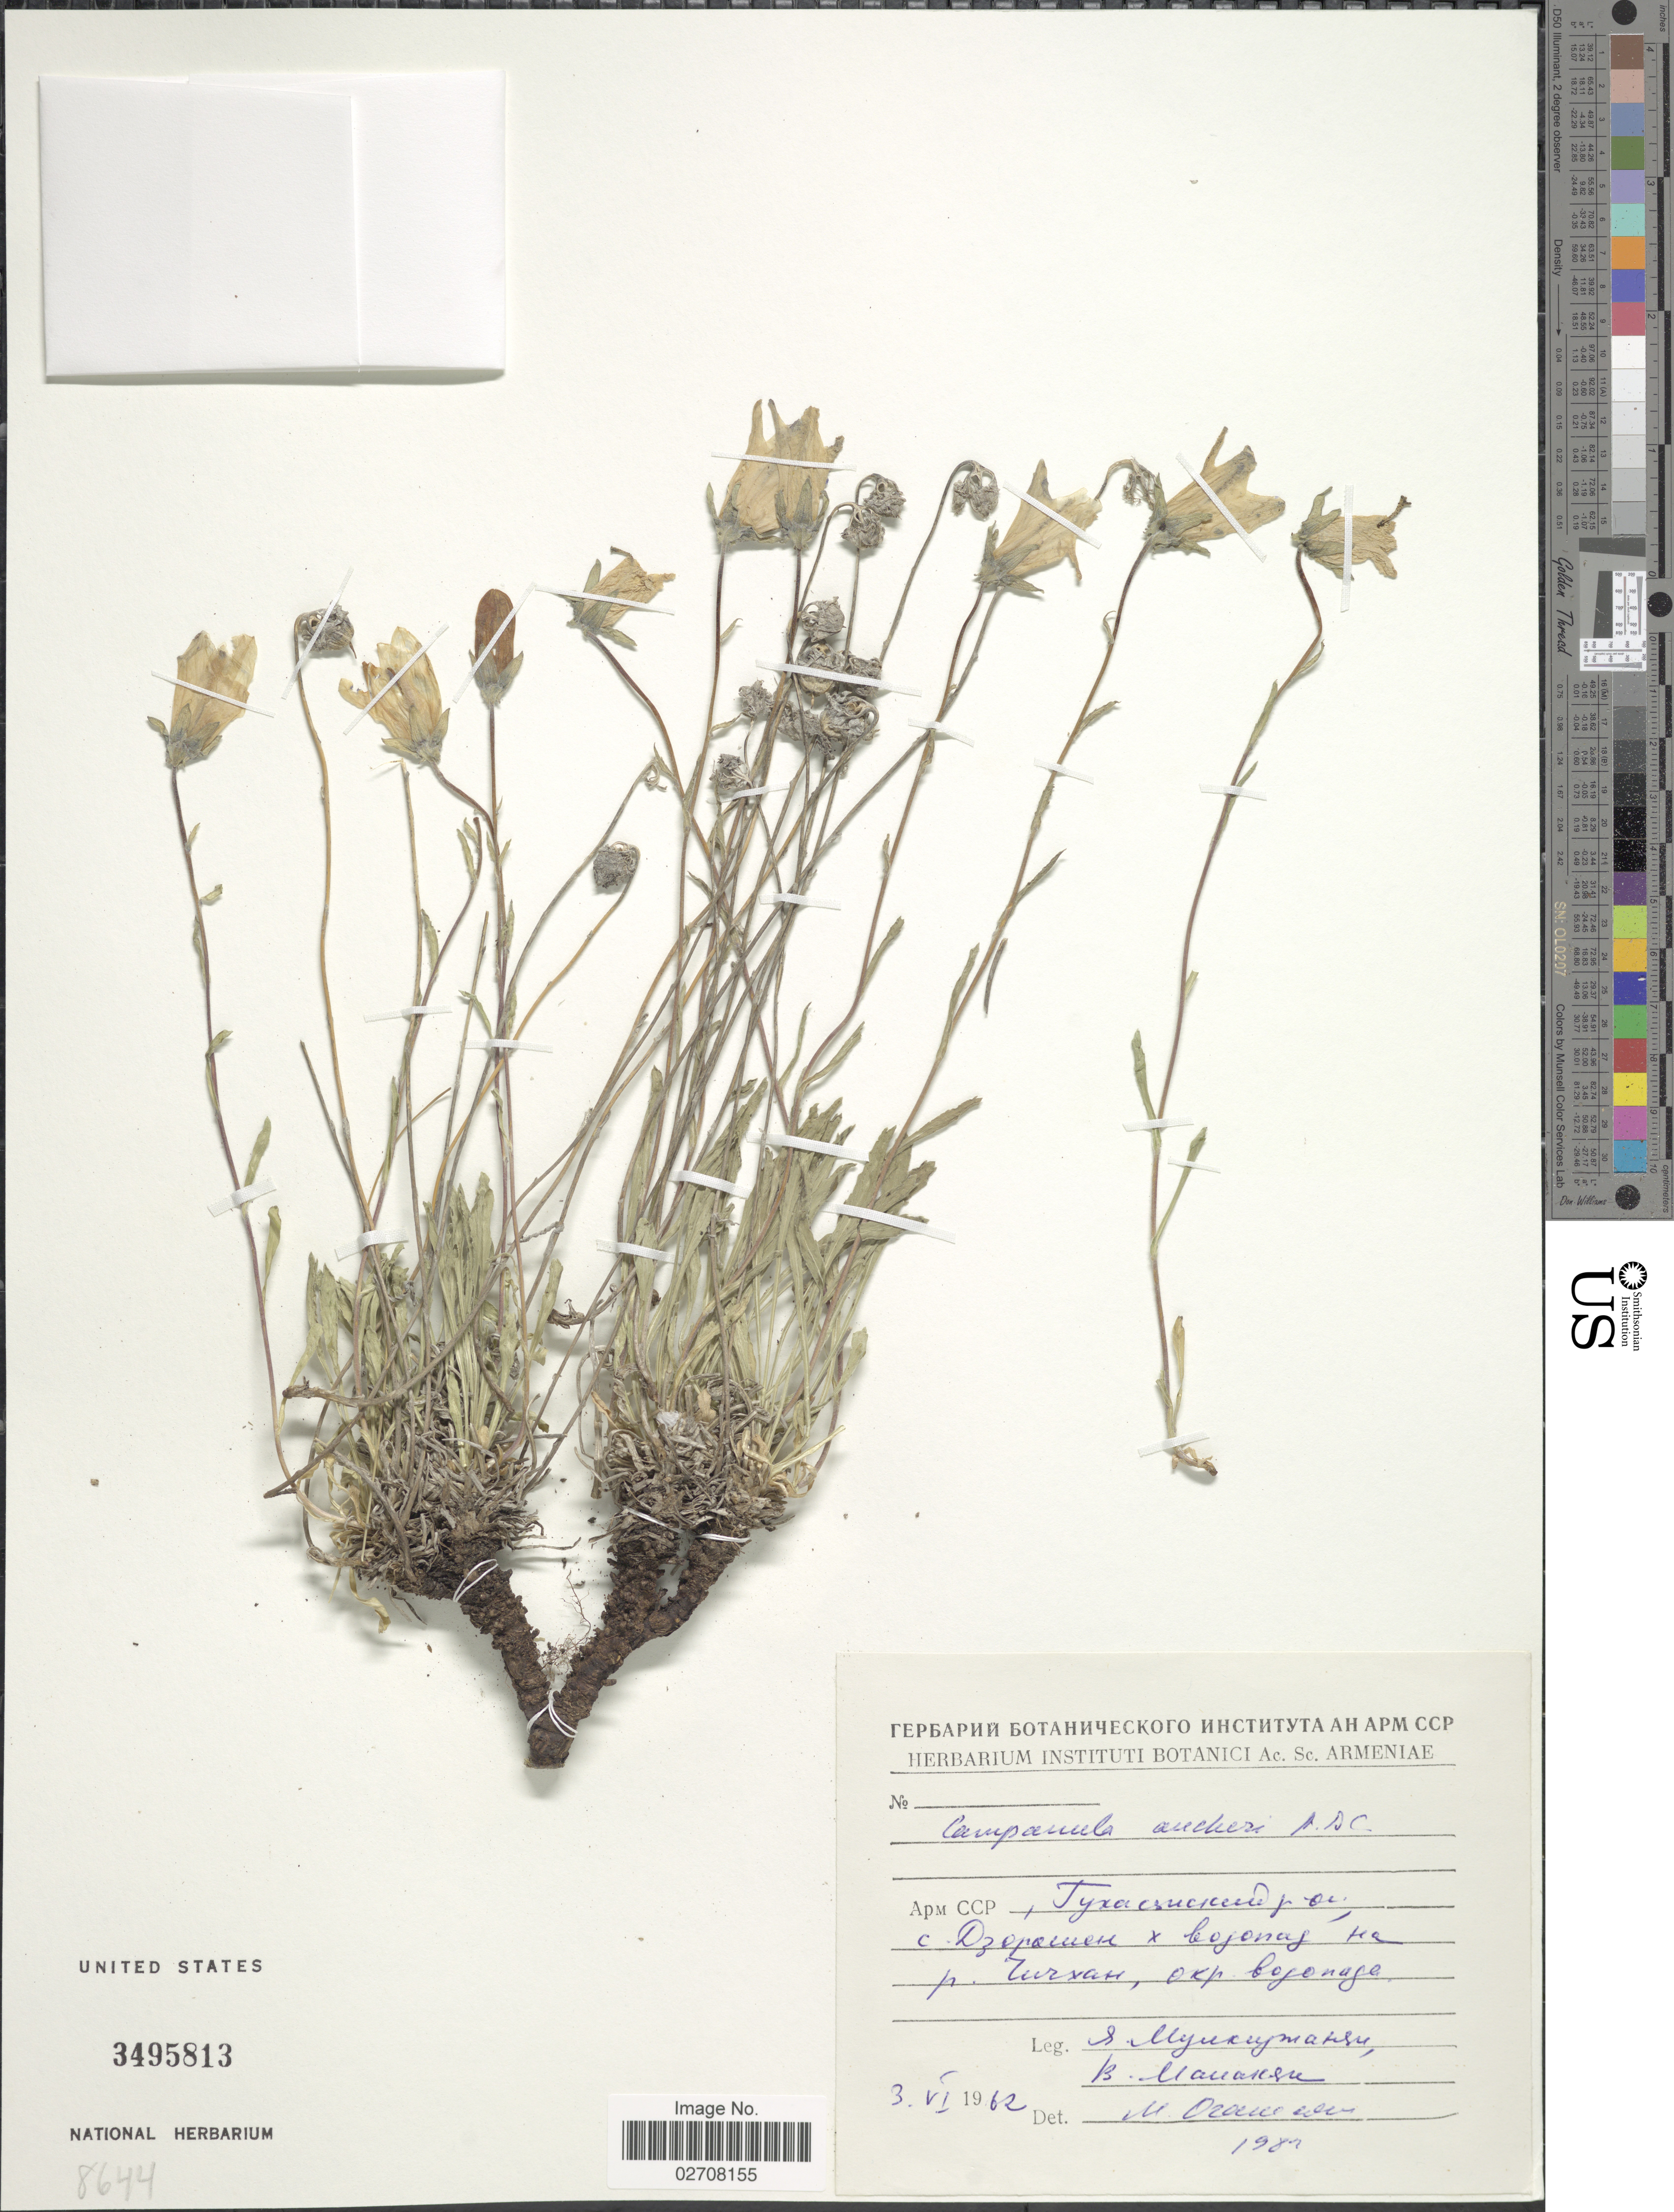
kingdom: Plantae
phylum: Tracheophyta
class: Magnoliopsida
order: Asterales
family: Campanulaceae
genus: Campanula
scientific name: Campanula aucheri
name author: A. DC.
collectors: Collector illegible & Collector illegible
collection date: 1962-06-03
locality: APM CCP. [Foreign script]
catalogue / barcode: US 3495813